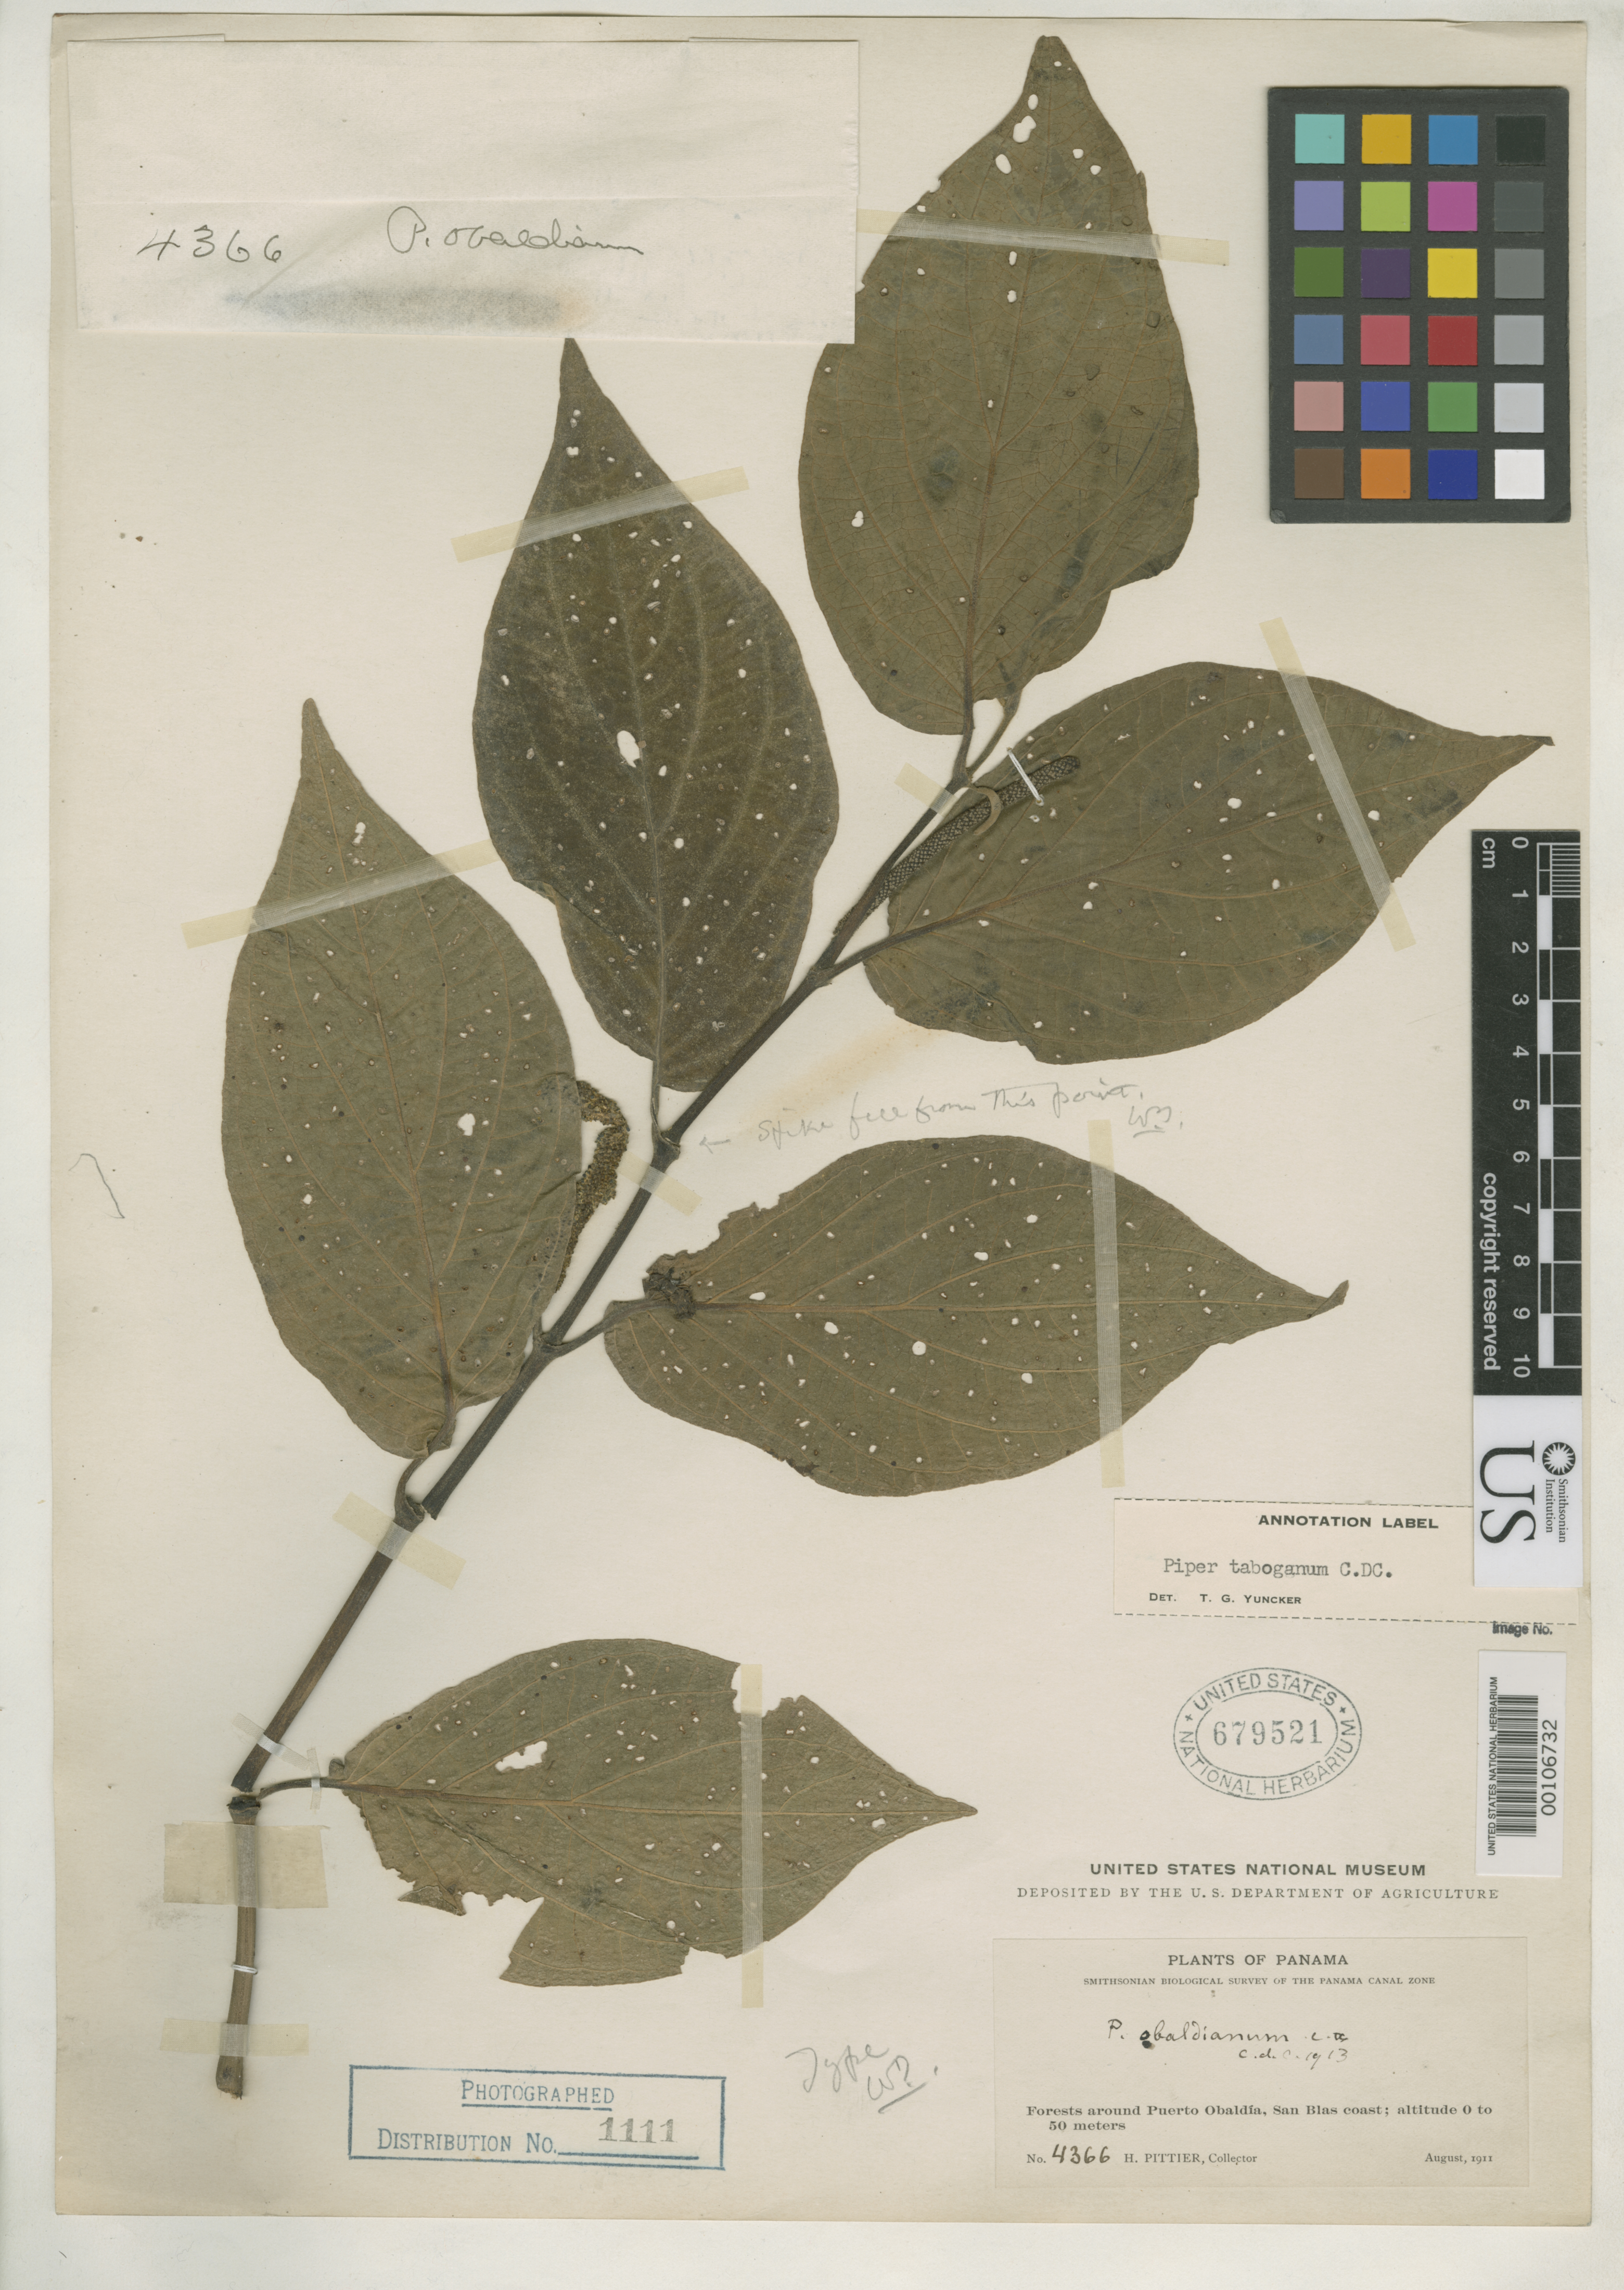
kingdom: Plantae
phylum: Tracheophyta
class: Magnoliopsida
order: Piperales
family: Piperaceae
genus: Piper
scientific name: Piper obaldianum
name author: C. DC.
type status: Holotype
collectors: H. F. Pittier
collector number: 4366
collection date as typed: Aug 1911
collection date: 1911-08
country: Panama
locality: Puerto Obaldia, San Blas coast.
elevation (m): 0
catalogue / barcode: US 679521